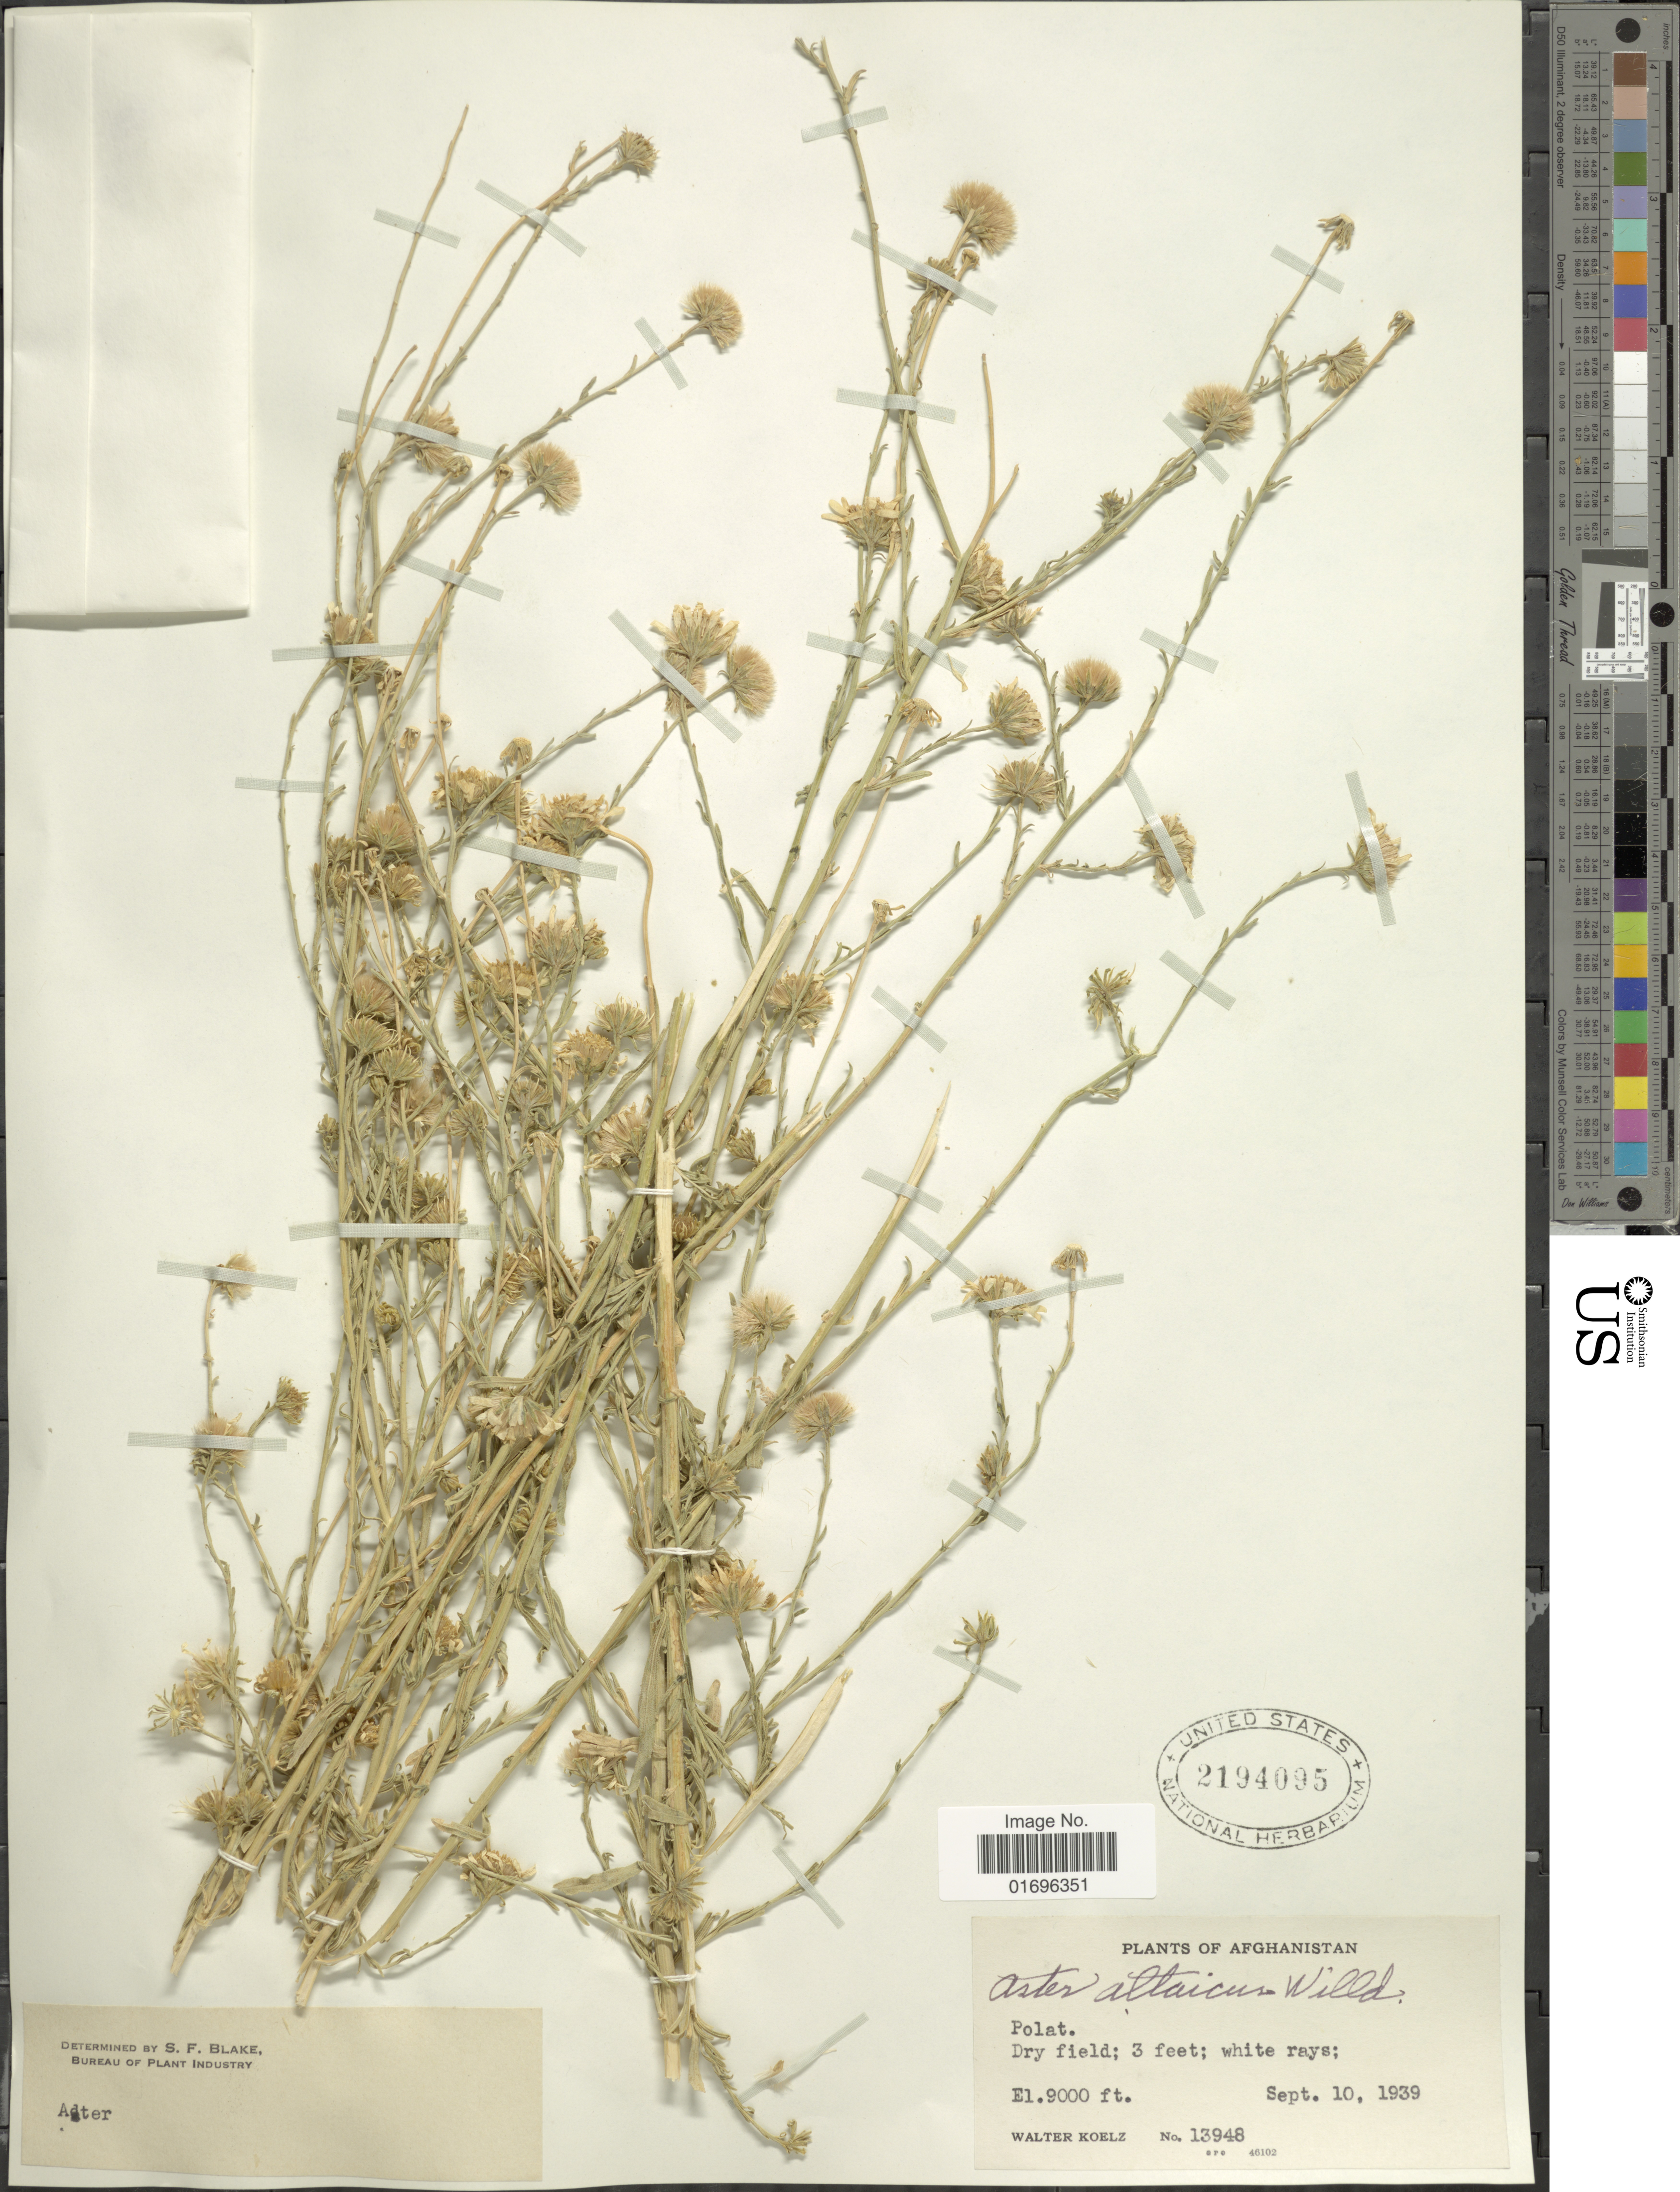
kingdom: Plantae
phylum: Tracheophyta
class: Magnoliopsida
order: Asterales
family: Asteraceae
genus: Aster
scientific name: Aster altaicus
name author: Willd.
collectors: W. N. Koelz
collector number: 13948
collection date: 1939-09-10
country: Afghanistan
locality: Polat.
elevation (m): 2743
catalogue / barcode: US 2194095